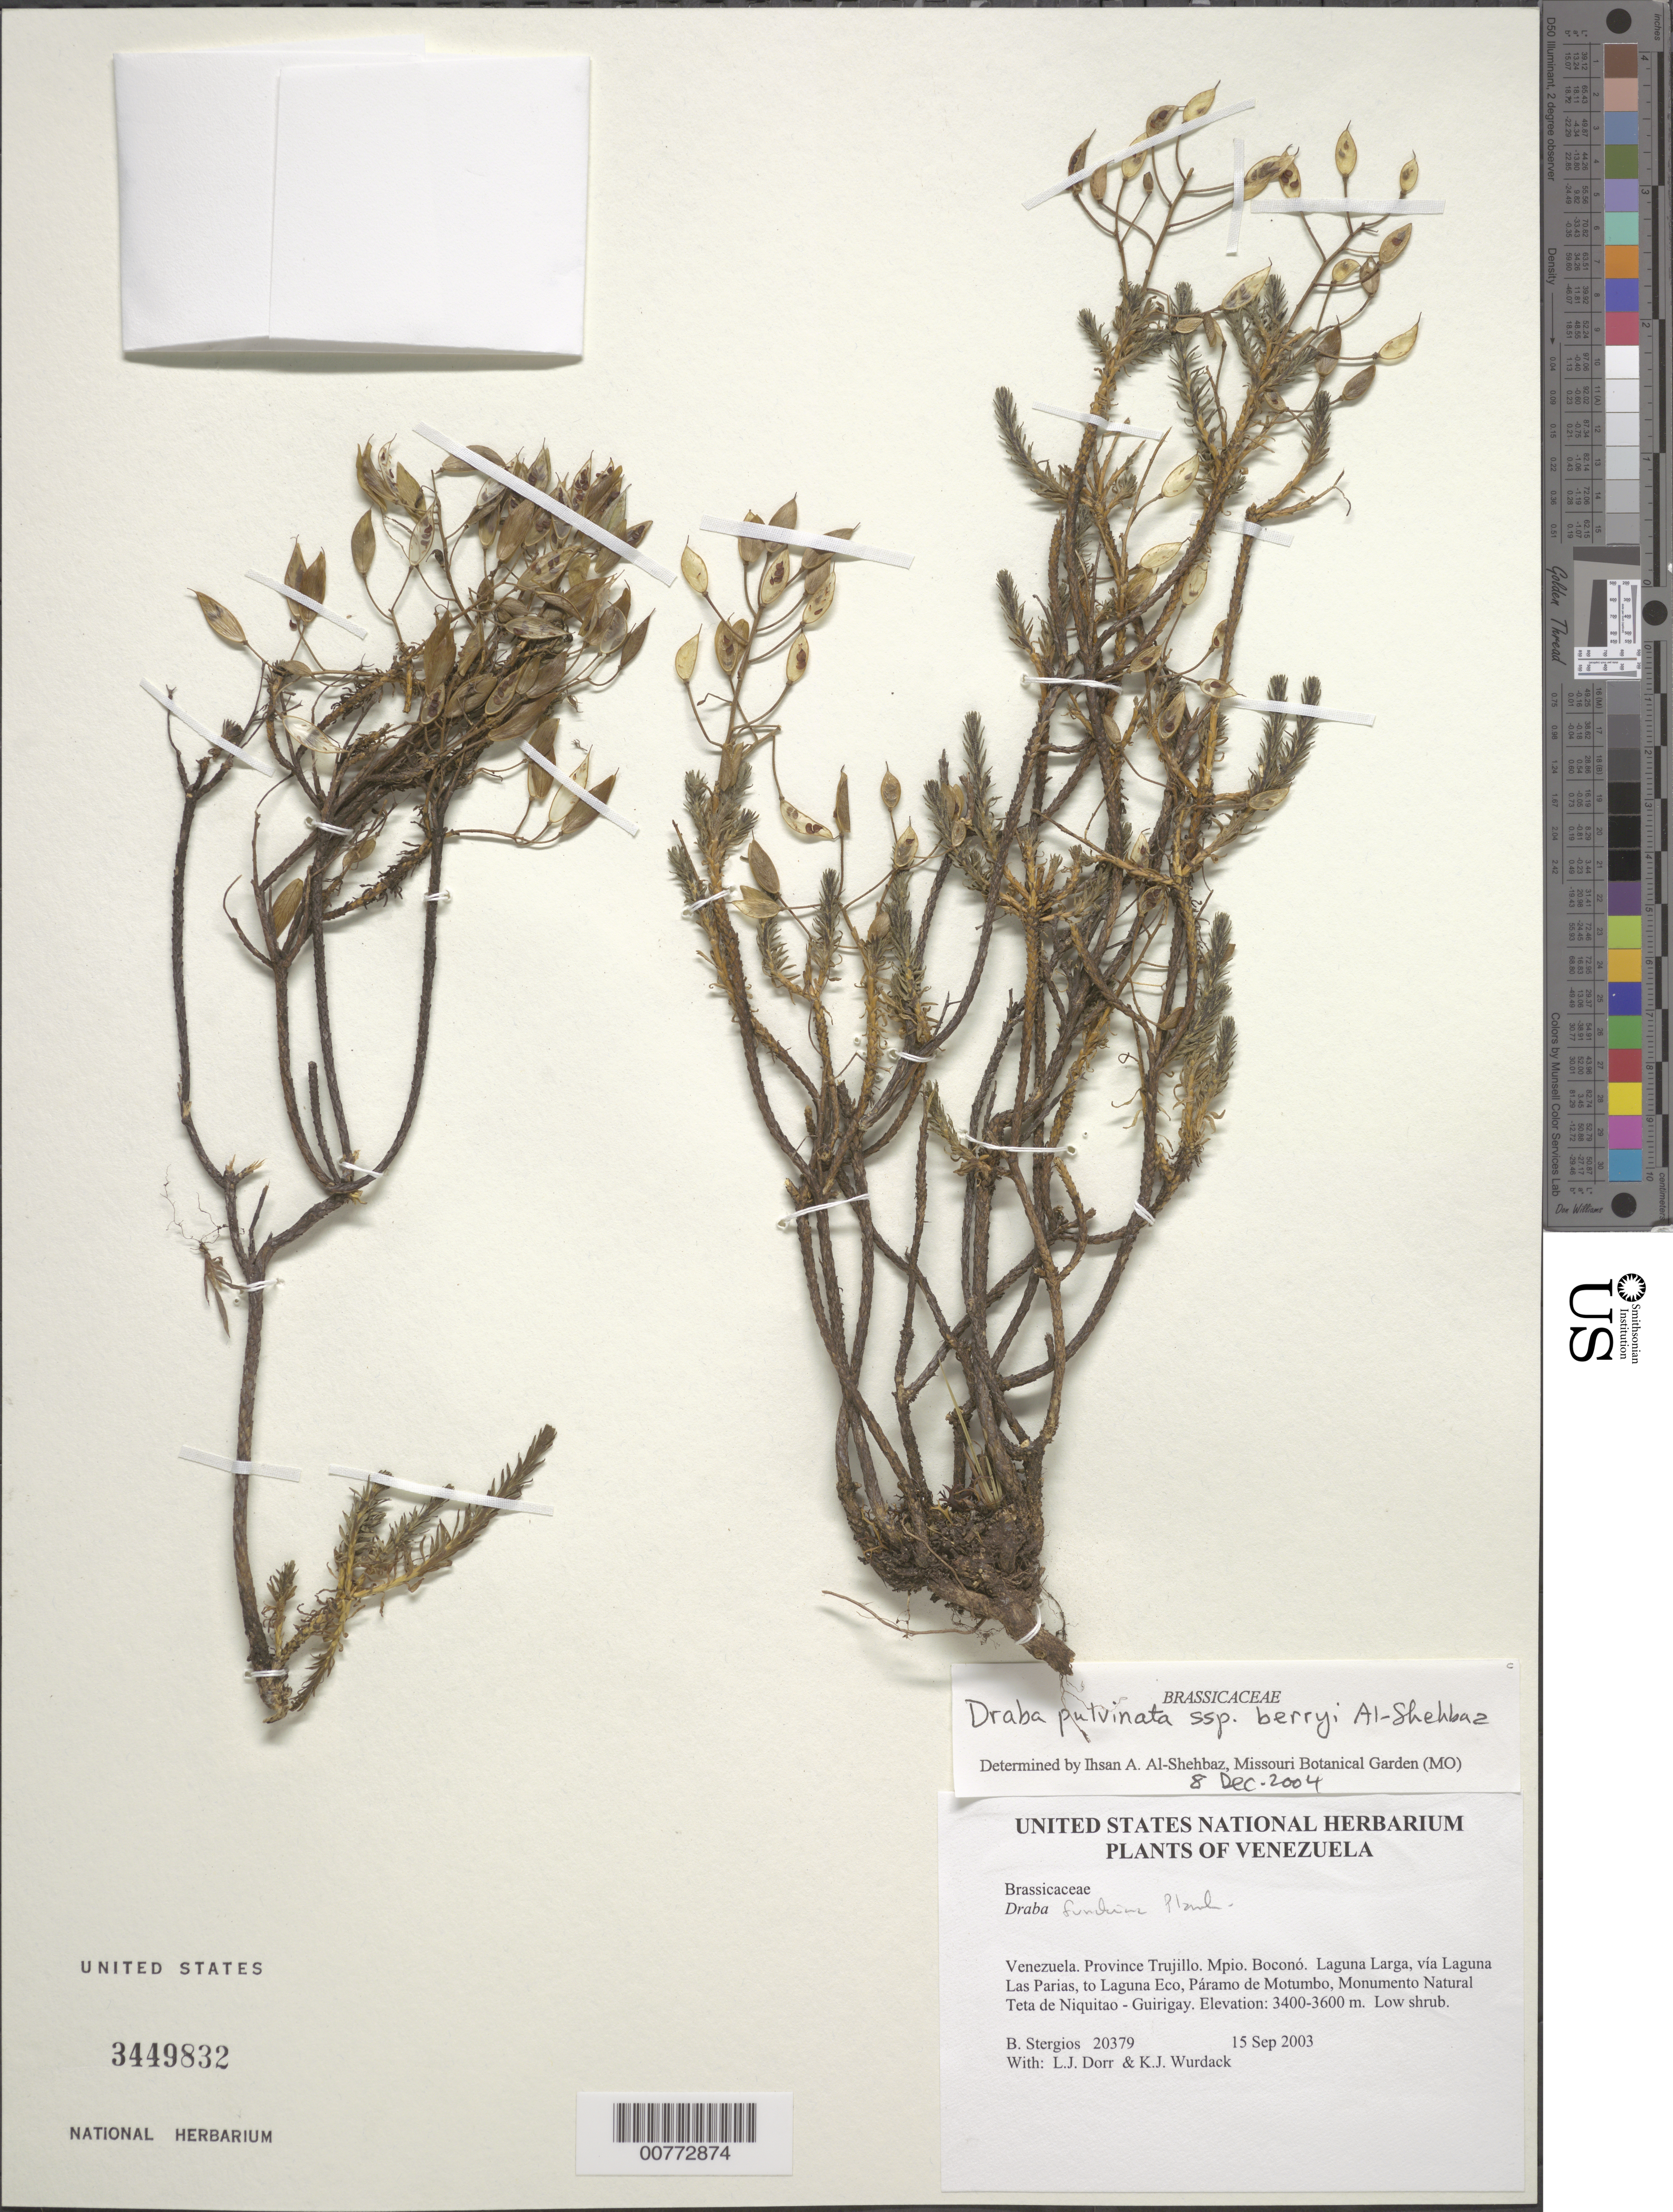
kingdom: Plantae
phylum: Tracheophyta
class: Magnoliopsida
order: Brassicales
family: Brassicaceae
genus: Draba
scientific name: Draba sp.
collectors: B. G. Stergios, L. J. Dorr & K. Wurdack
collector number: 20379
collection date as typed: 15 Sep 2003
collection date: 2003-09-15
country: Venezuela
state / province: Trujillo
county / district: Boconó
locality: Laguna Larga, vía Laguna Las Parias, to Laguna Eco, Páramo de Motumbo, Monumento Natural Teta de Niquitao - Guirigay.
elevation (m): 3400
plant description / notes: PORT, US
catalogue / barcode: US 3449832